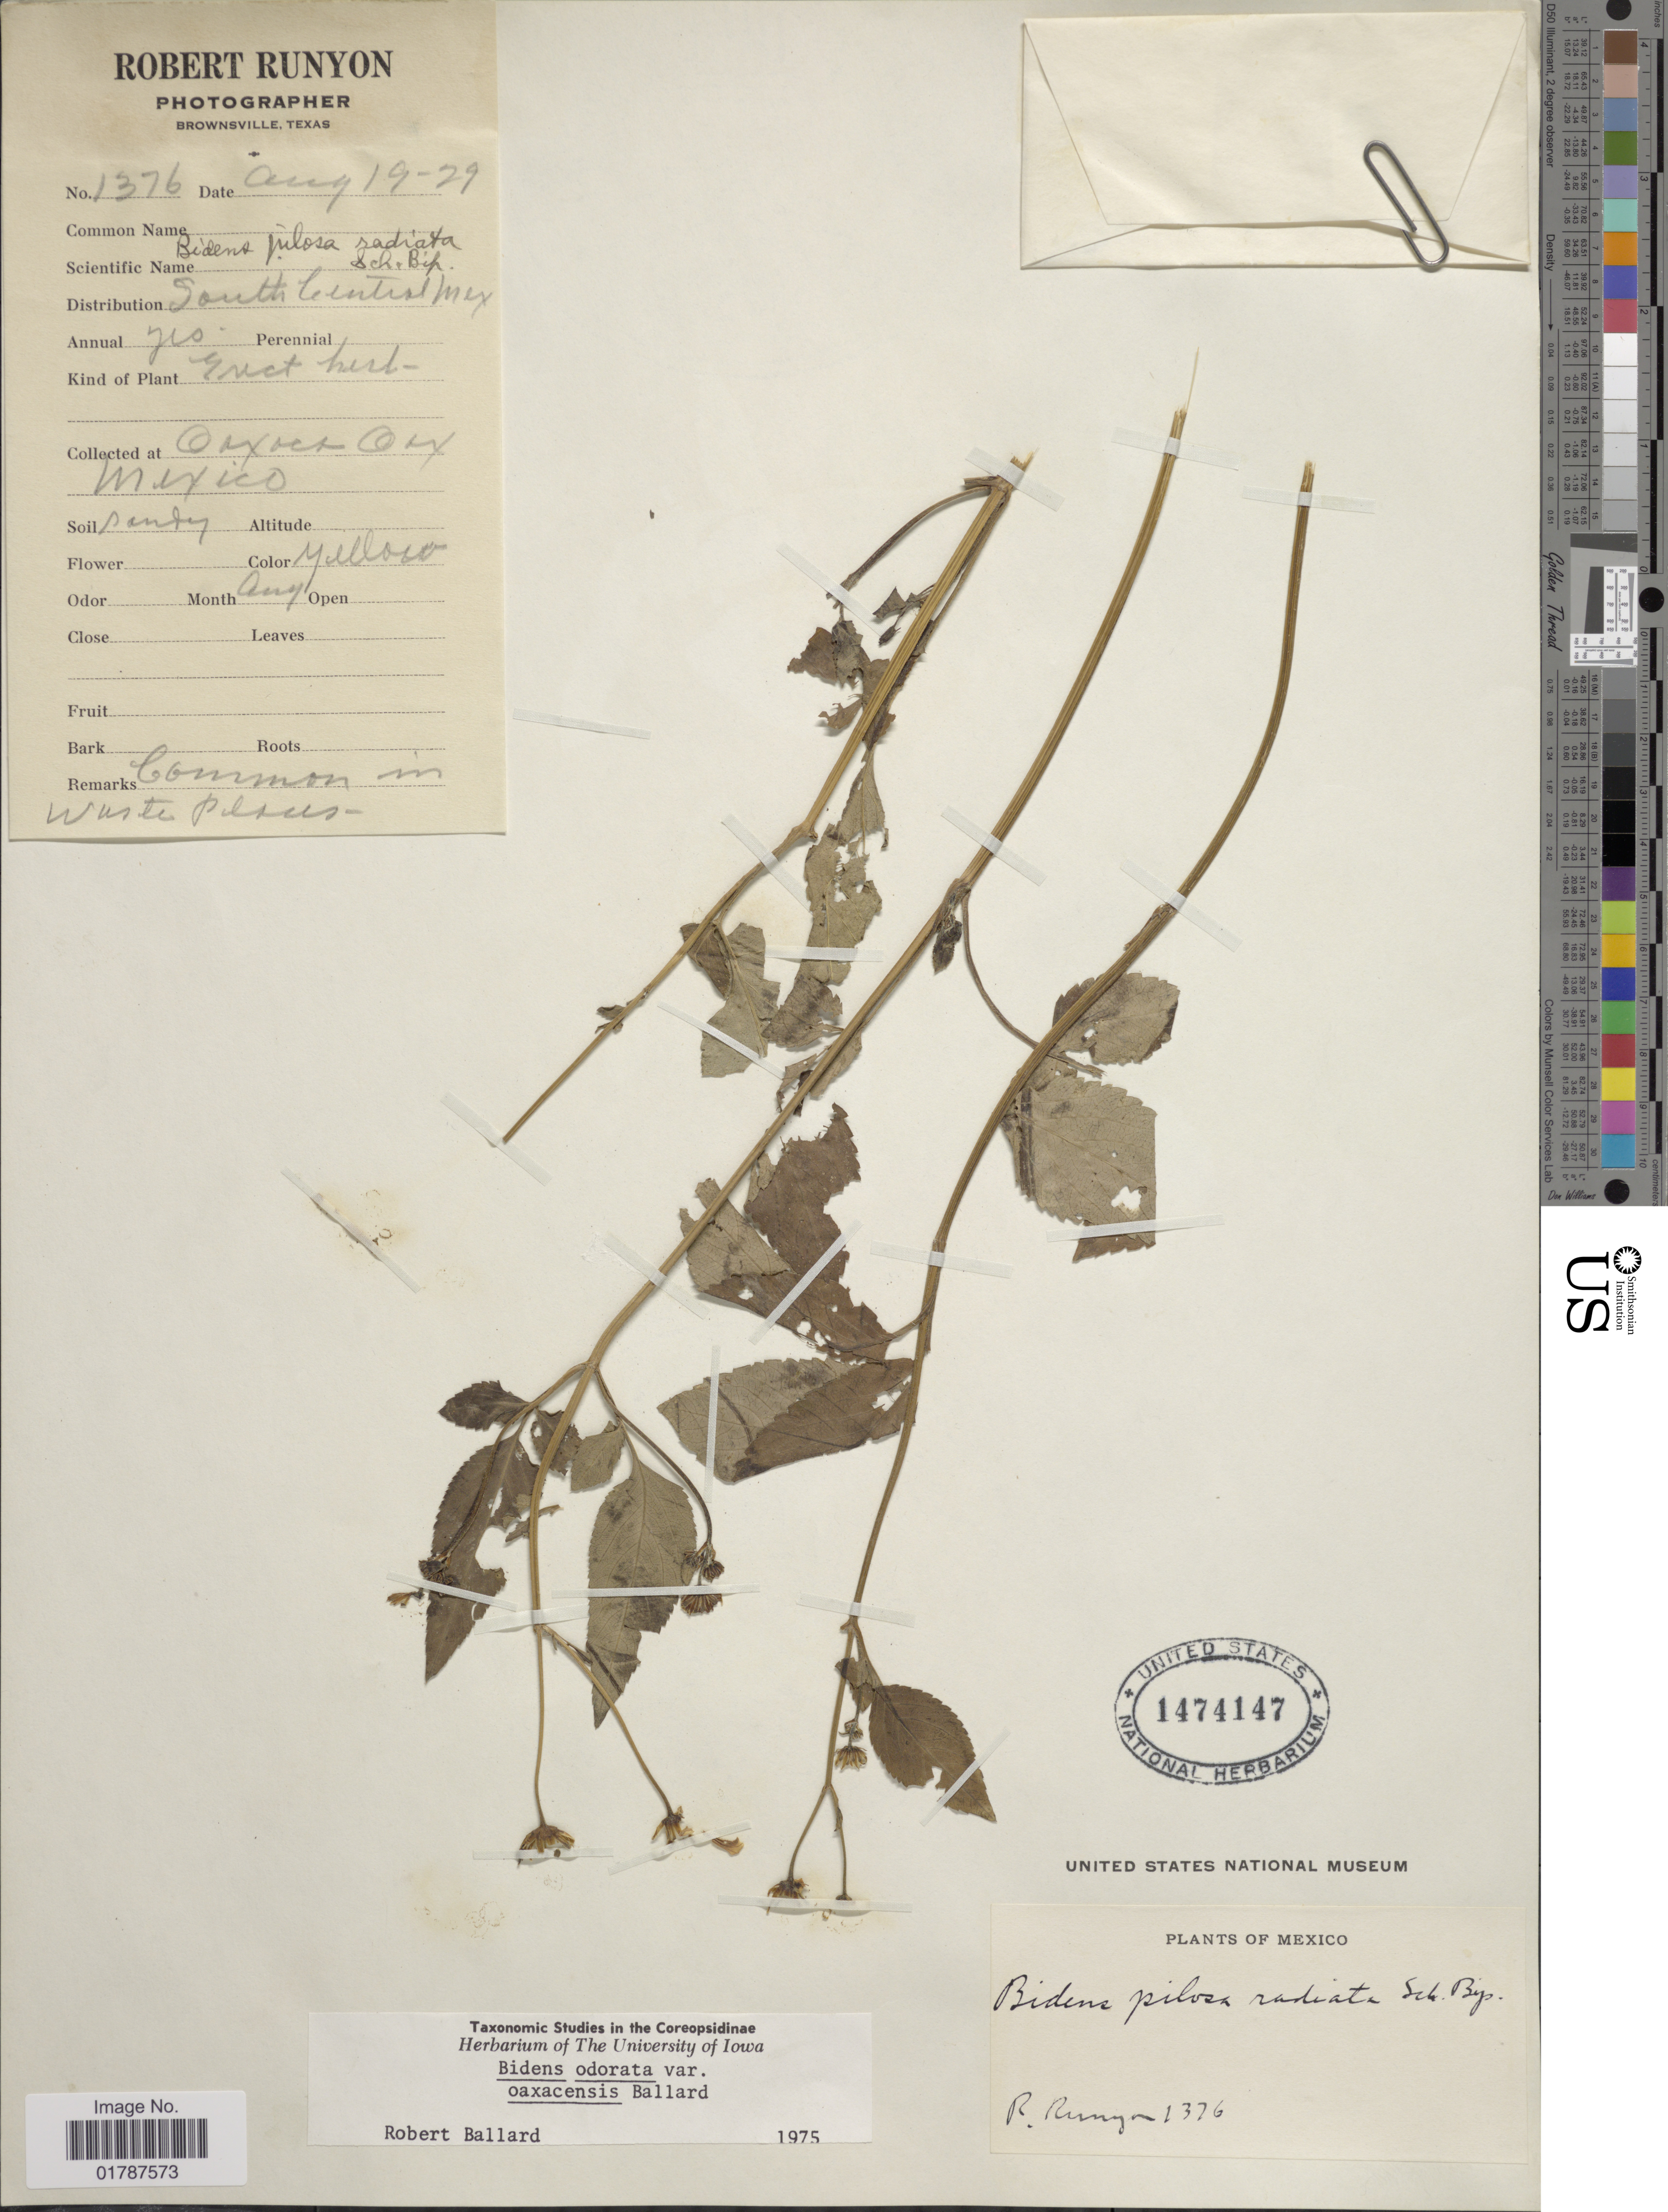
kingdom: Plantae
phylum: Tracheophyta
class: Magnoliopsida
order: Asterales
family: Asteraceae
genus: Bidens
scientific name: Bidens odorata var. oaxacensis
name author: Ballard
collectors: R. Runyon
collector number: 1376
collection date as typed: Transcribed d/m/y: 19/8/29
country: Mexico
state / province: Oaxaca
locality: Oaxaca, Mexico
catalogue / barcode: US 1474147